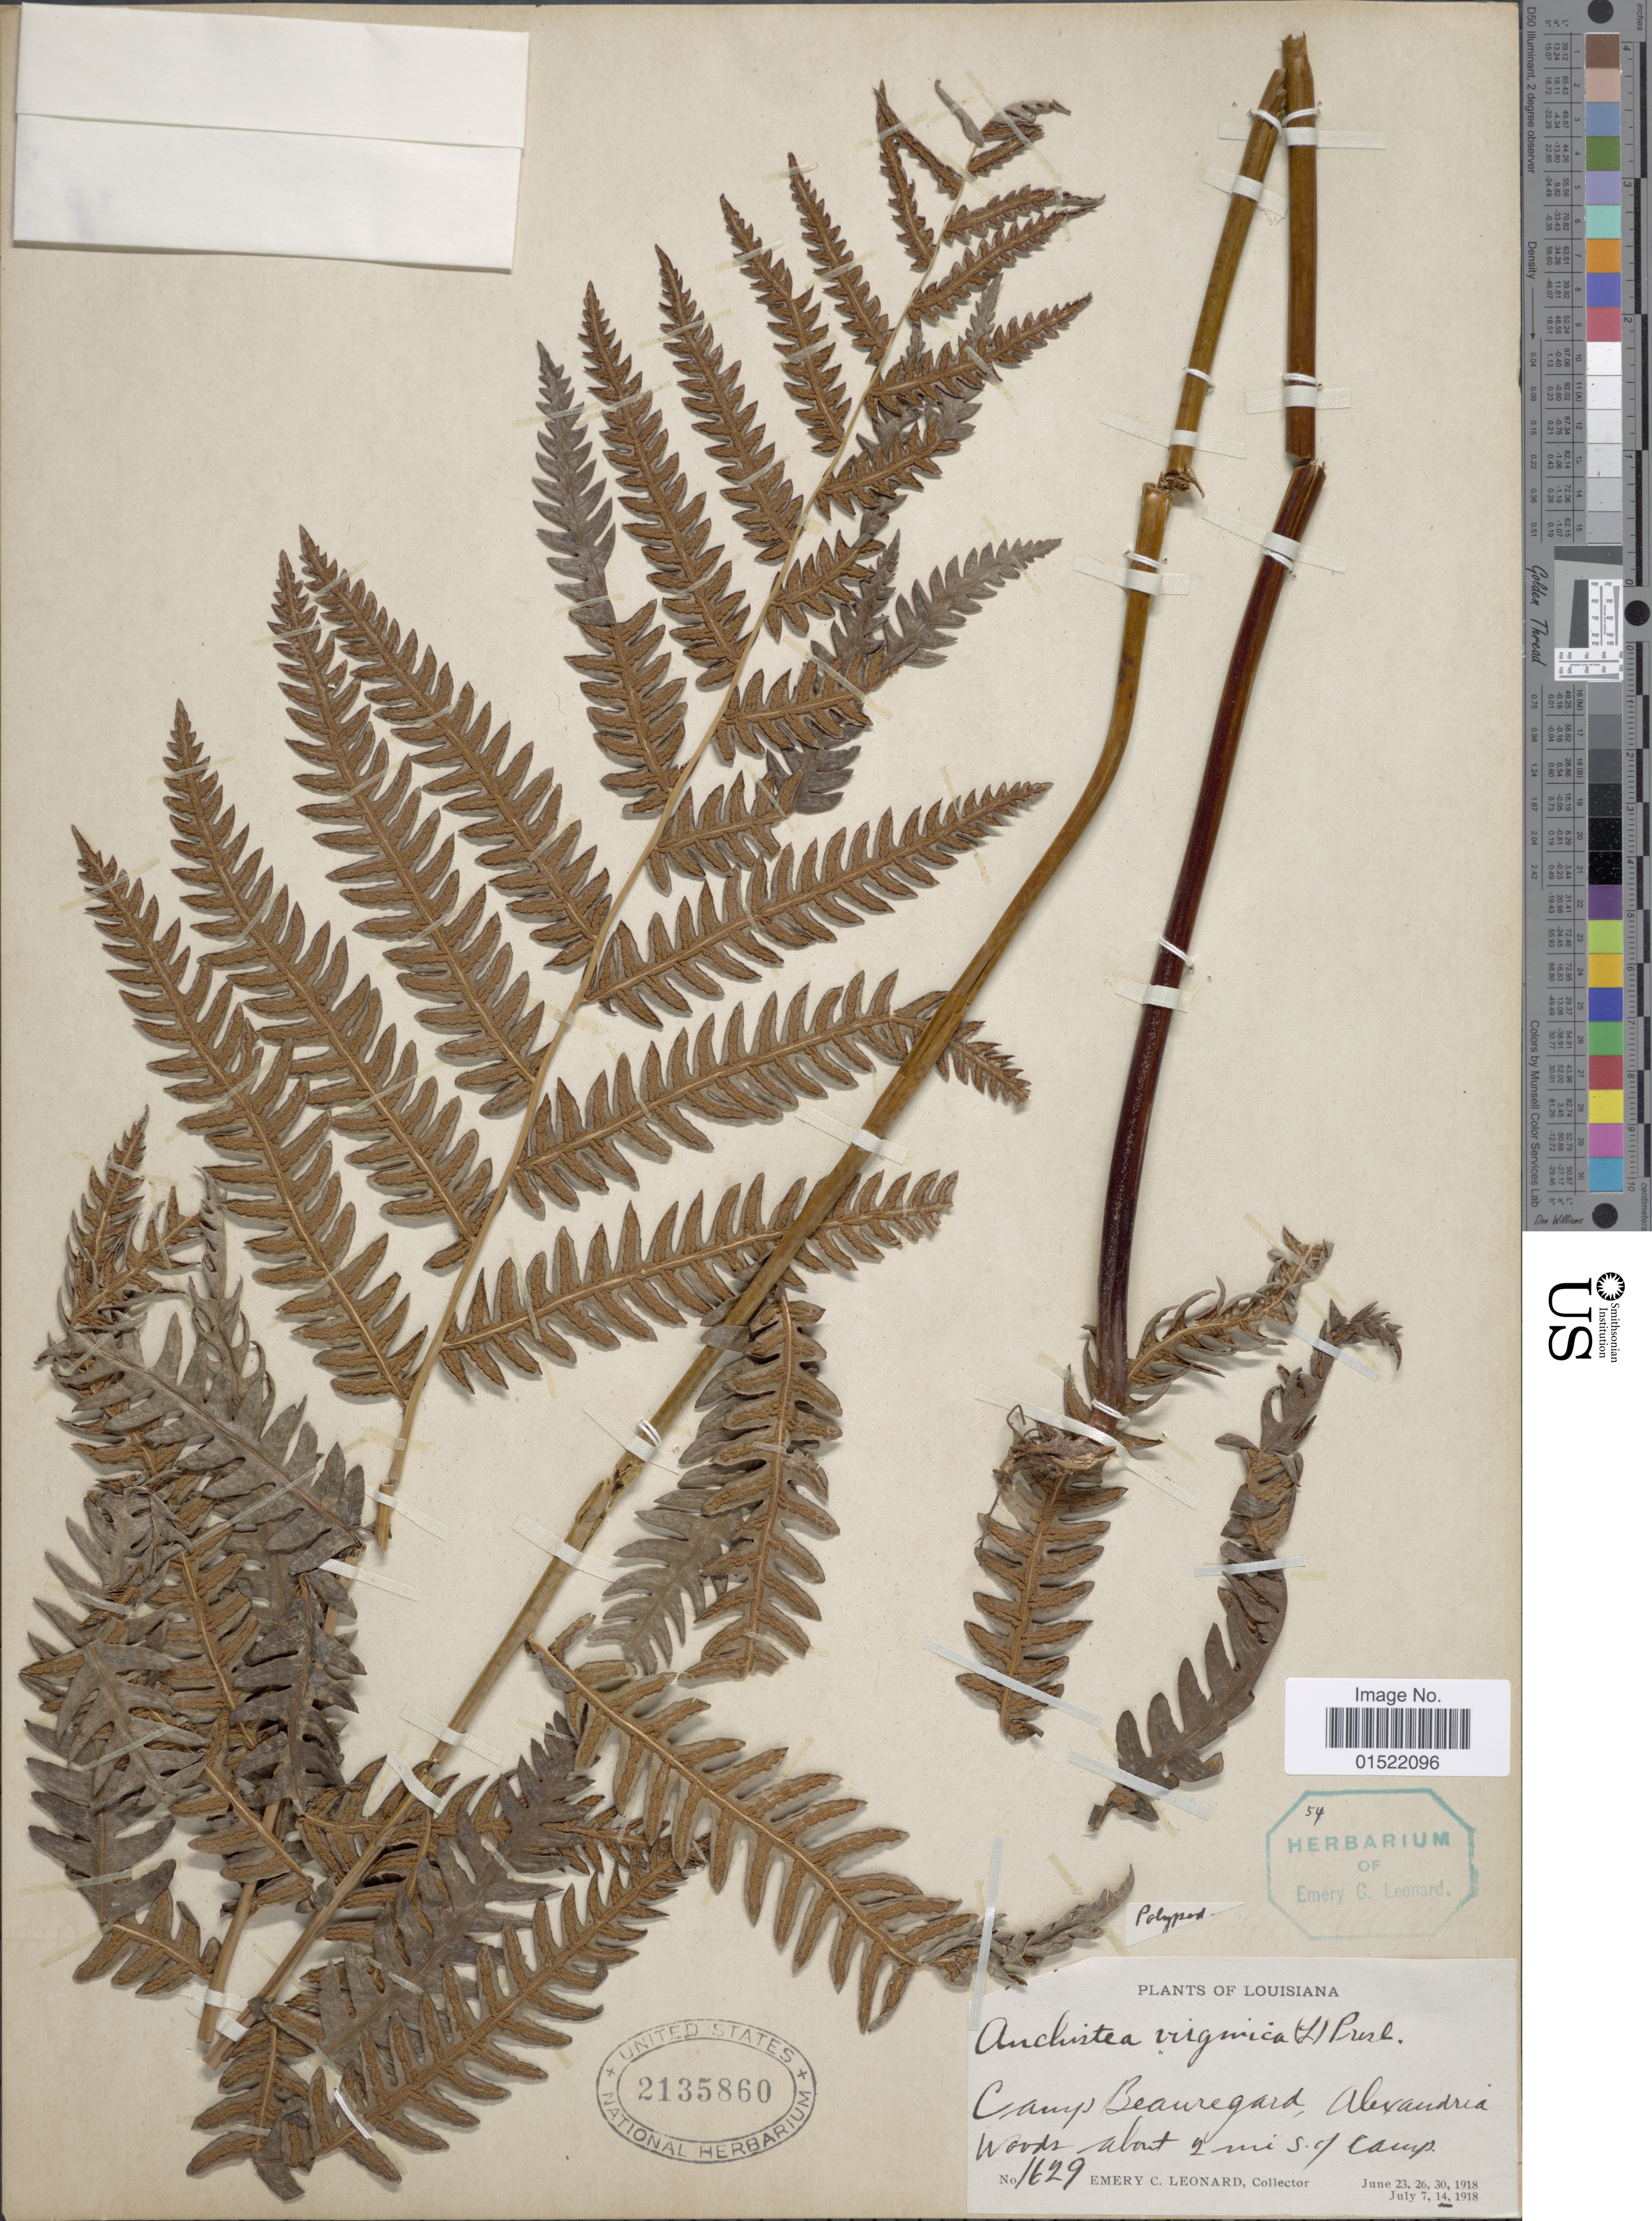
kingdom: Plantae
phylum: Tracheophyta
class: Polypodiopsida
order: Polypodiales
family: Blechnaceae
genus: Woodwardia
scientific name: Woodwardia virginica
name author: (L.) R.M. Sm.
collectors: E. C. Leonard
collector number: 1629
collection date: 1918-07-14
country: United States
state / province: Louisiana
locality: Camp Beauregard, Alexandria Woods, about 2 mi. S. of Camp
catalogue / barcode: US 2135860